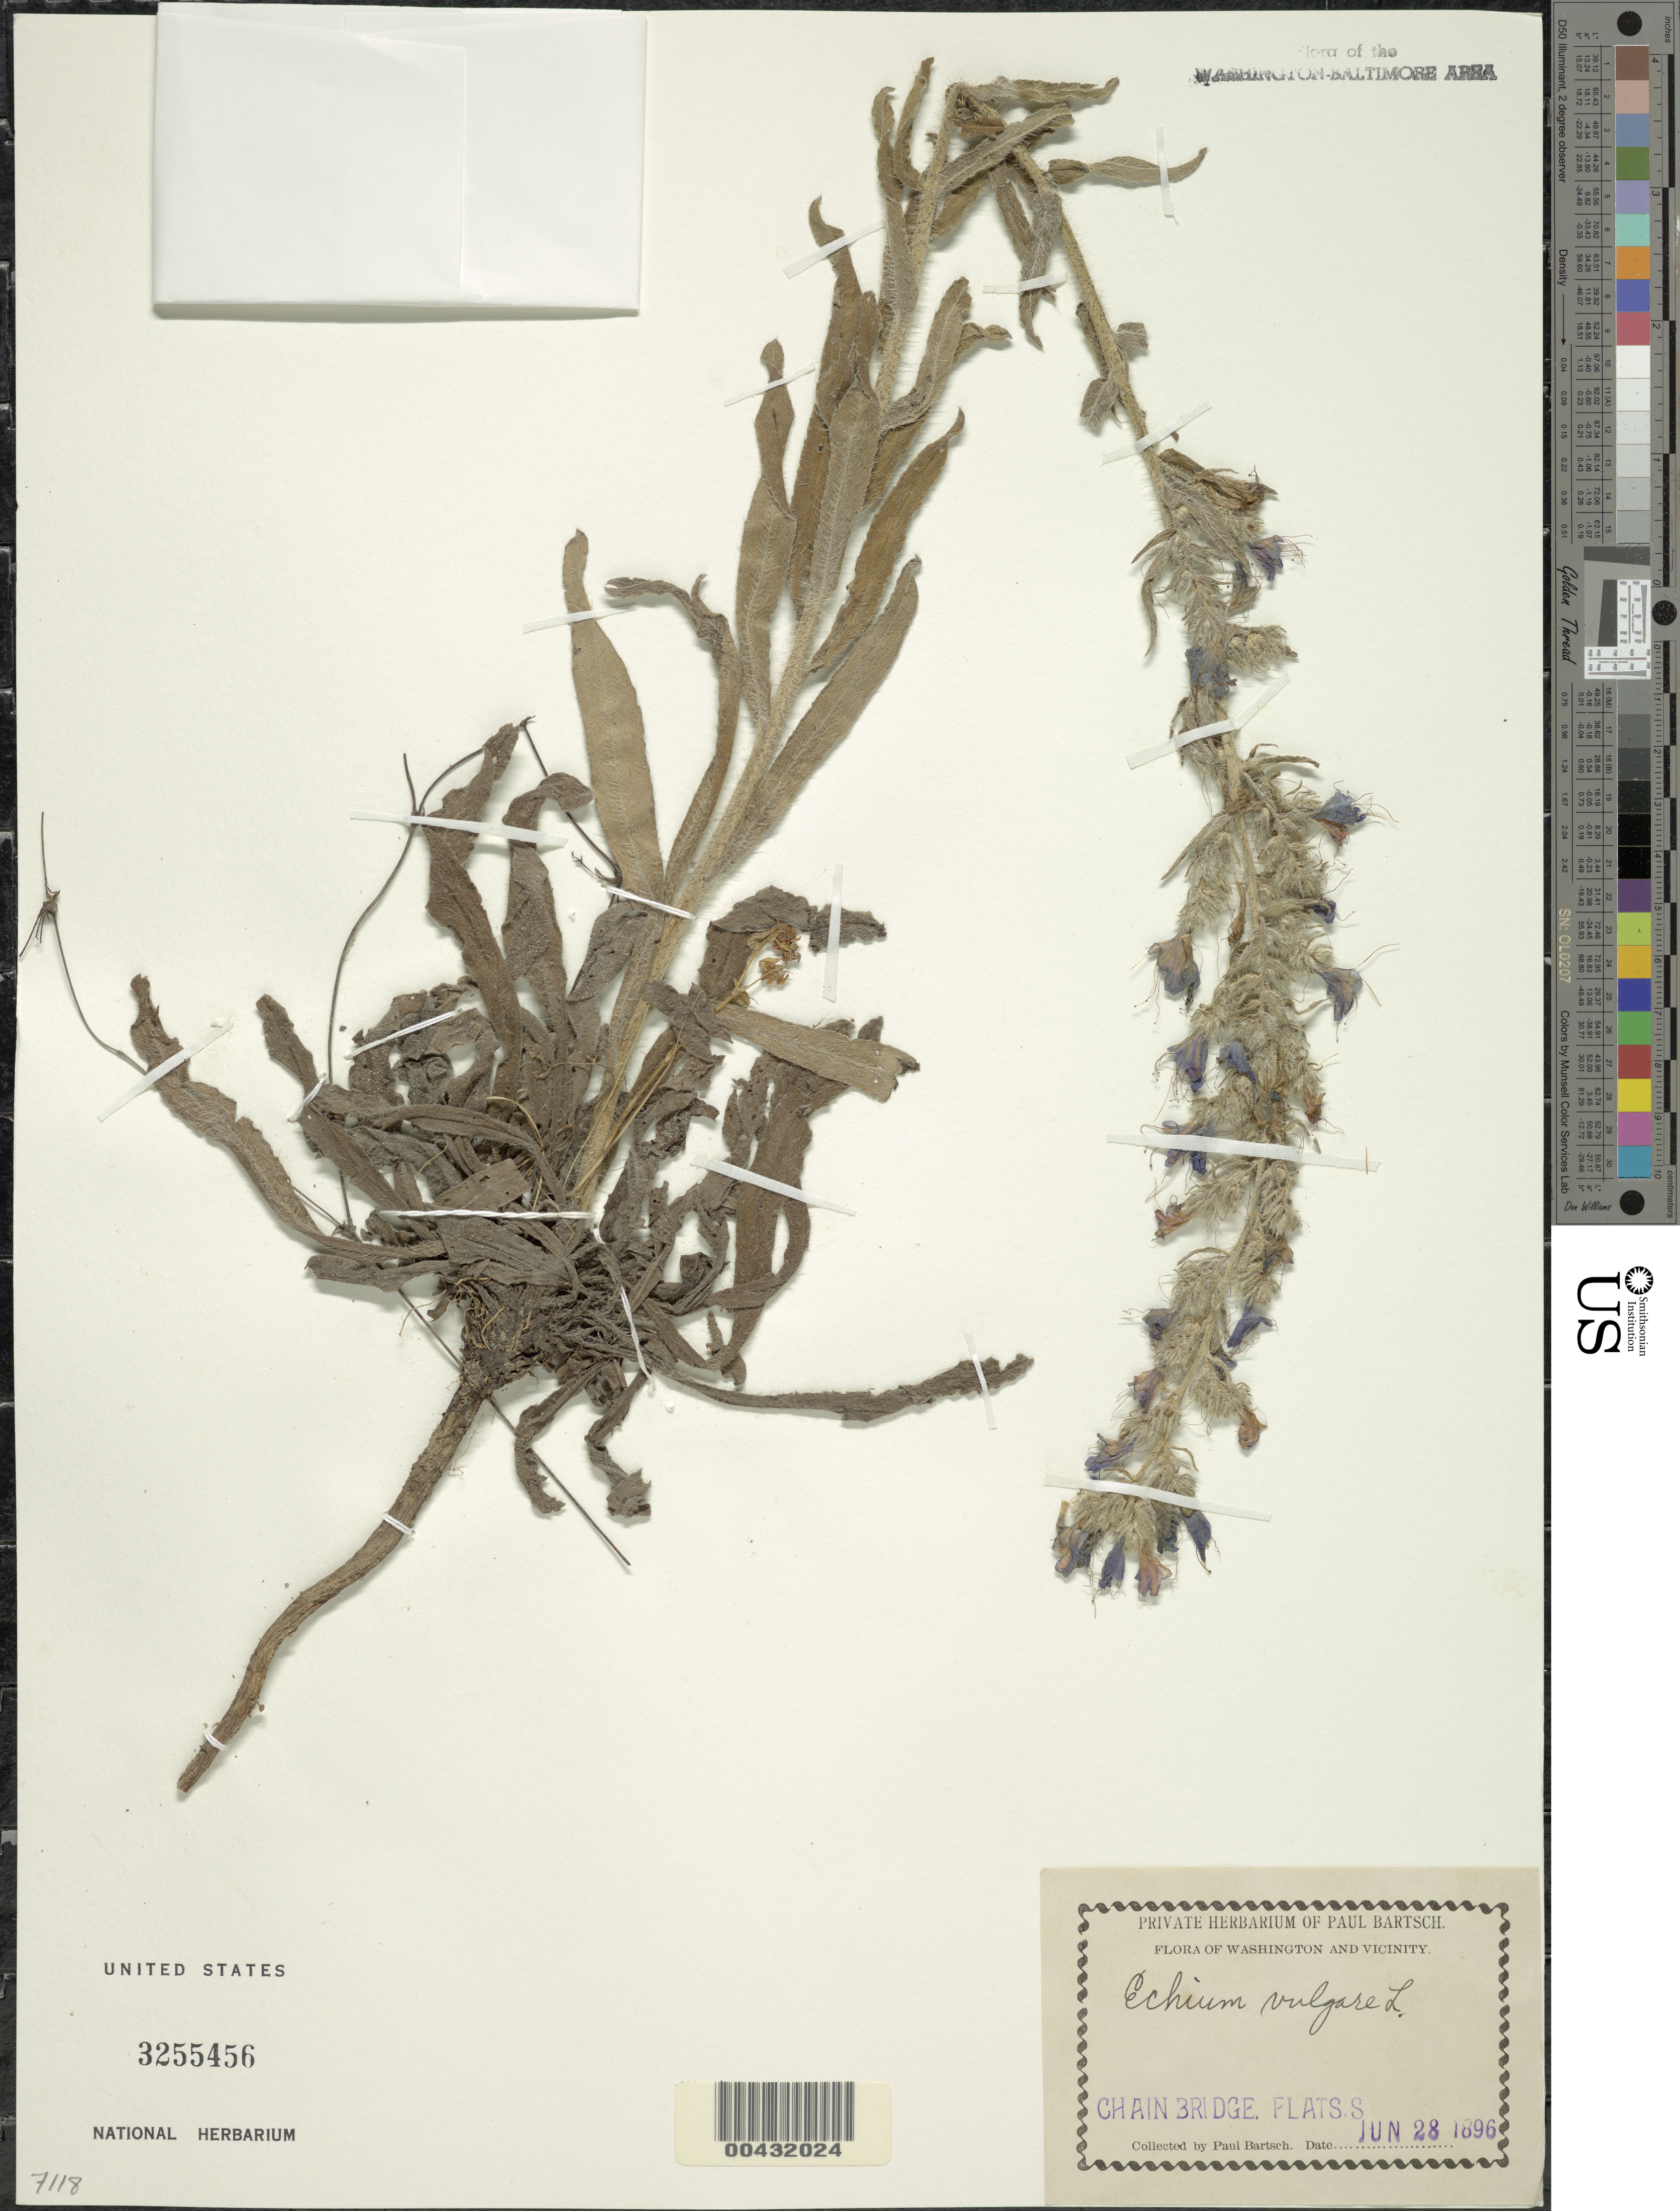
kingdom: Plantae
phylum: Tracheophyta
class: Magnoliopsida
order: Boraginales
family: Boraginaceae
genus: Echium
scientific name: Echium vulgare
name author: L.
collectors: P. Bartsch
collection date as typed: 28 Jun 1896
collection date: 1896-06-28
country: United States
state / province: District of Columbia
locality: Chain Bridge flats South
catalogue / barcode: US 3255456